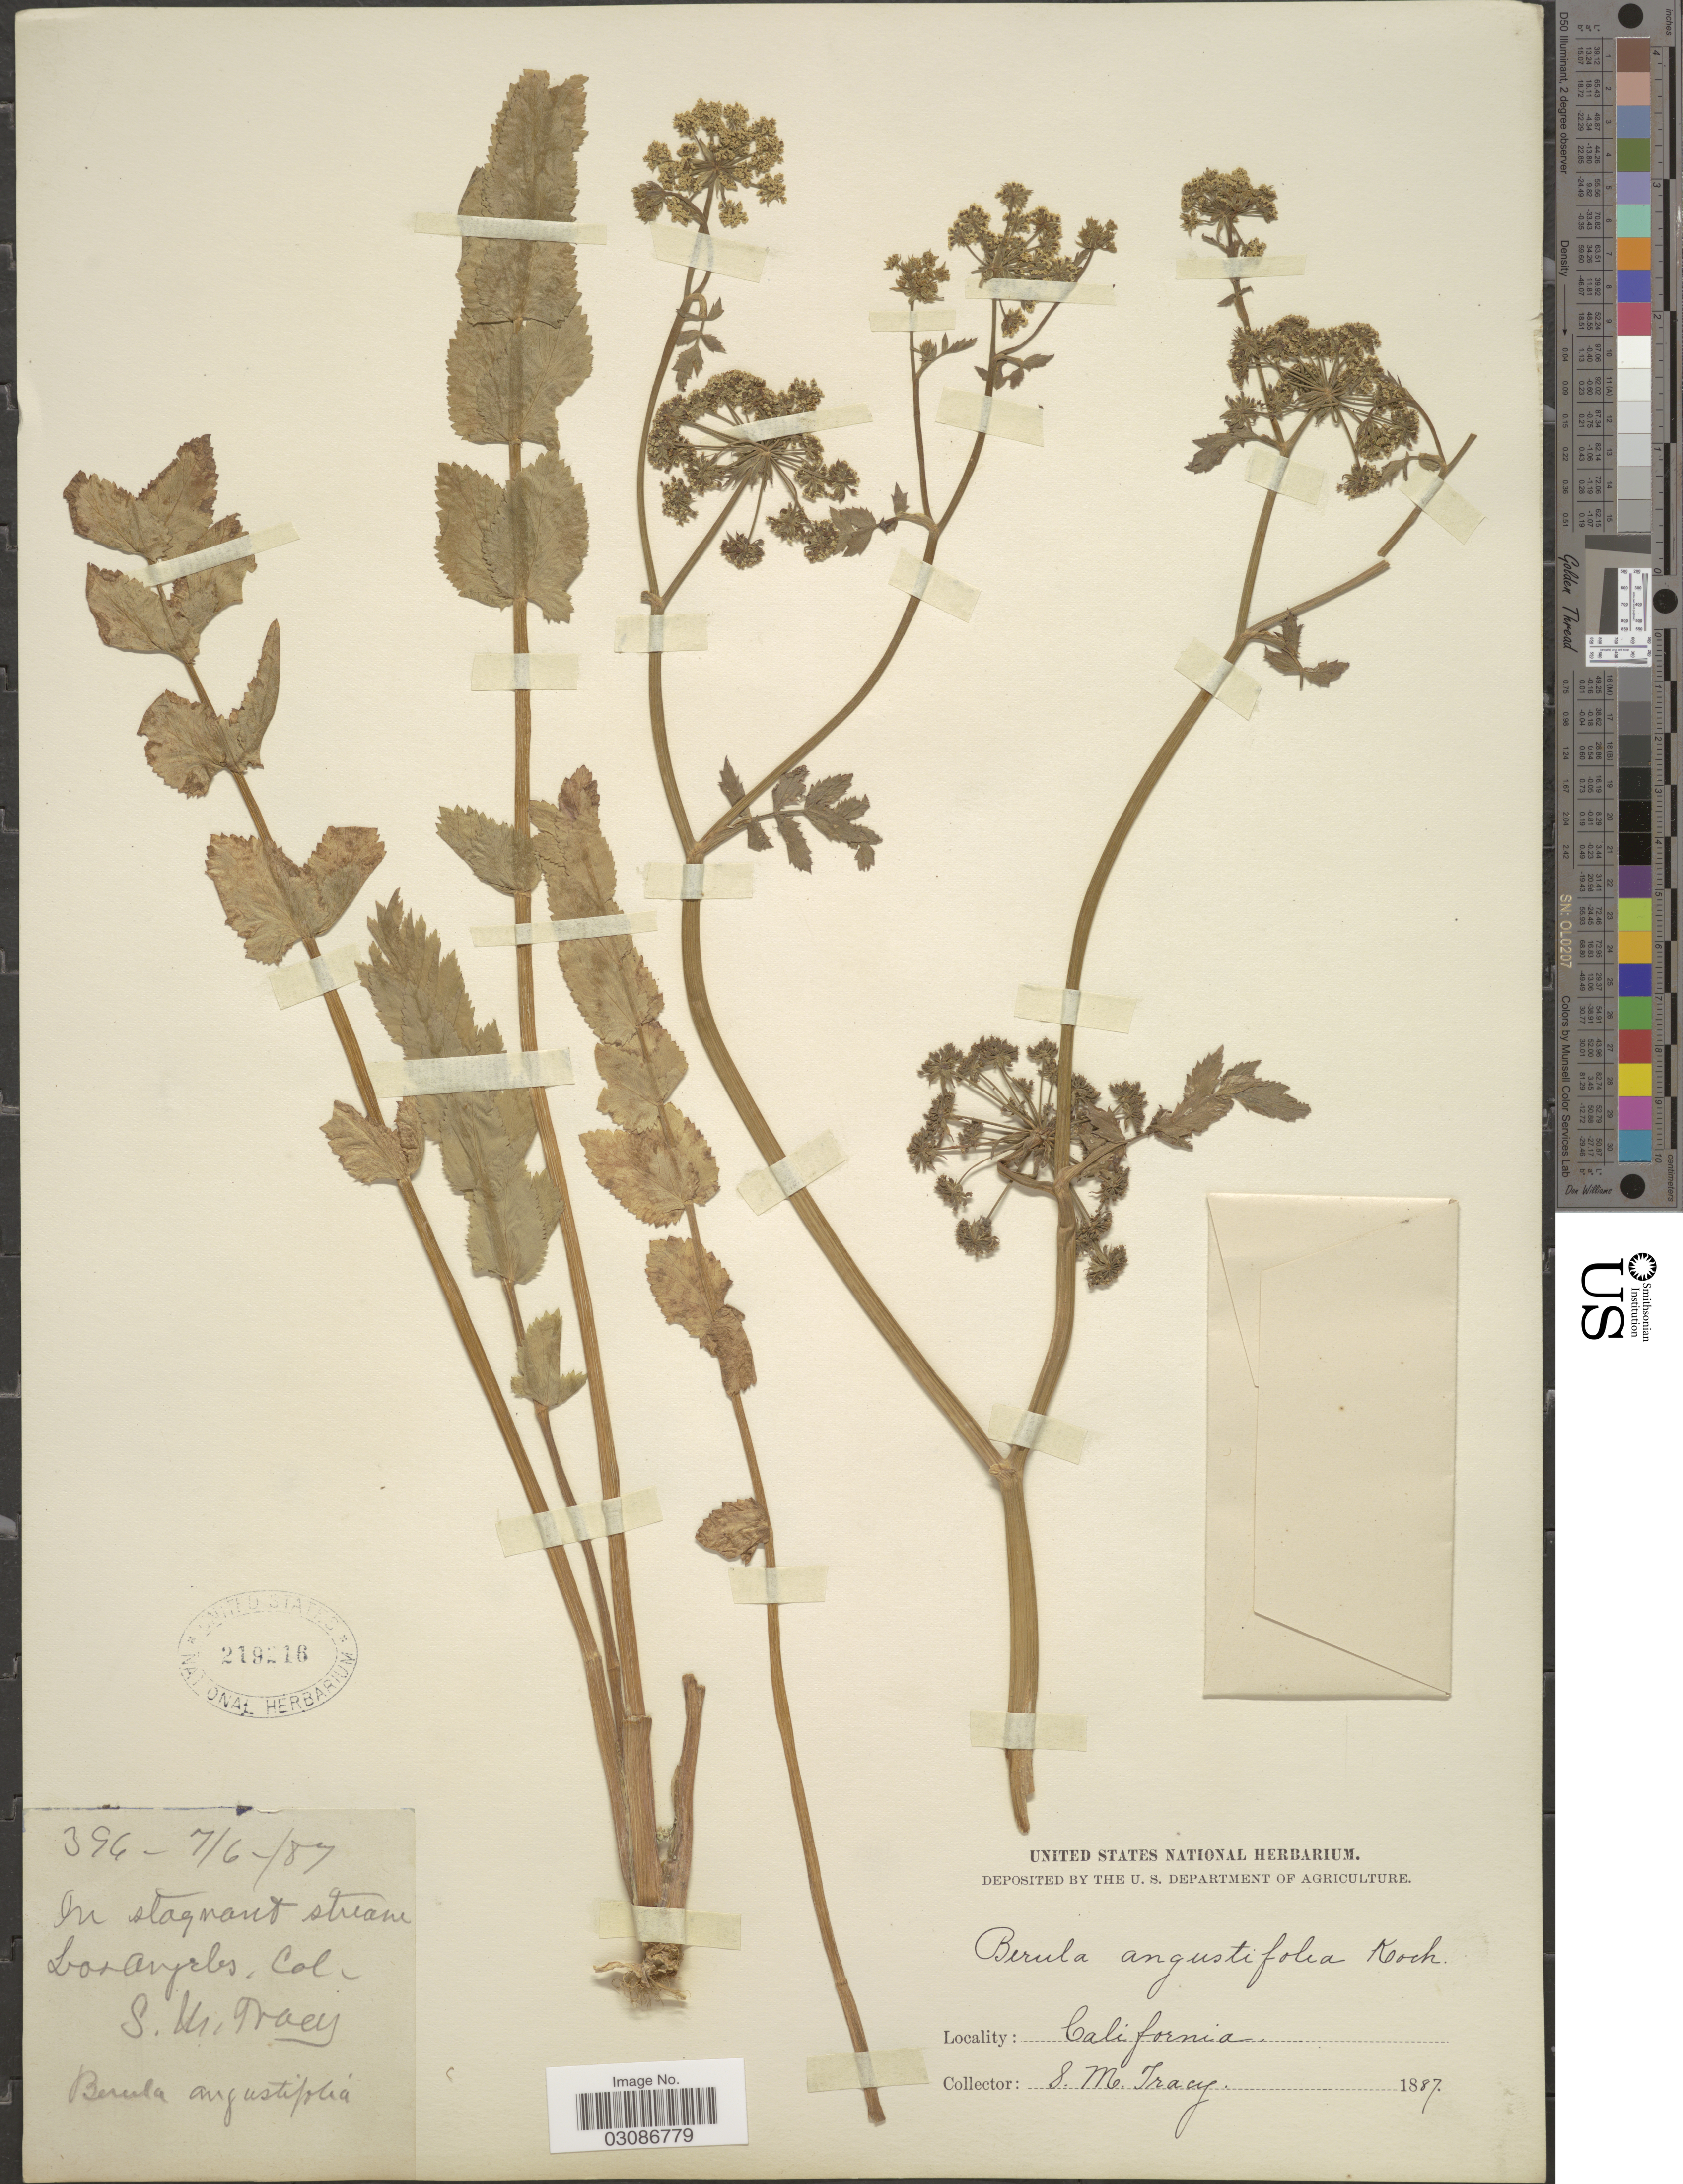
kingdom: Plantae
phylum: Tracheophyta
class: Magnoliopsida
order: Apiales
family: Apiaceae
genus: Berula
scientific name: Berula erecta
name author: (Huds.) Coville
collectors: S. M. Tracy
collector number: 394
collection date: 1887-07-06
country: United States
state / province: California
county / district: Los Angeles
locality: Los Angeles, Cal.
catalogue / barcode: US 219216